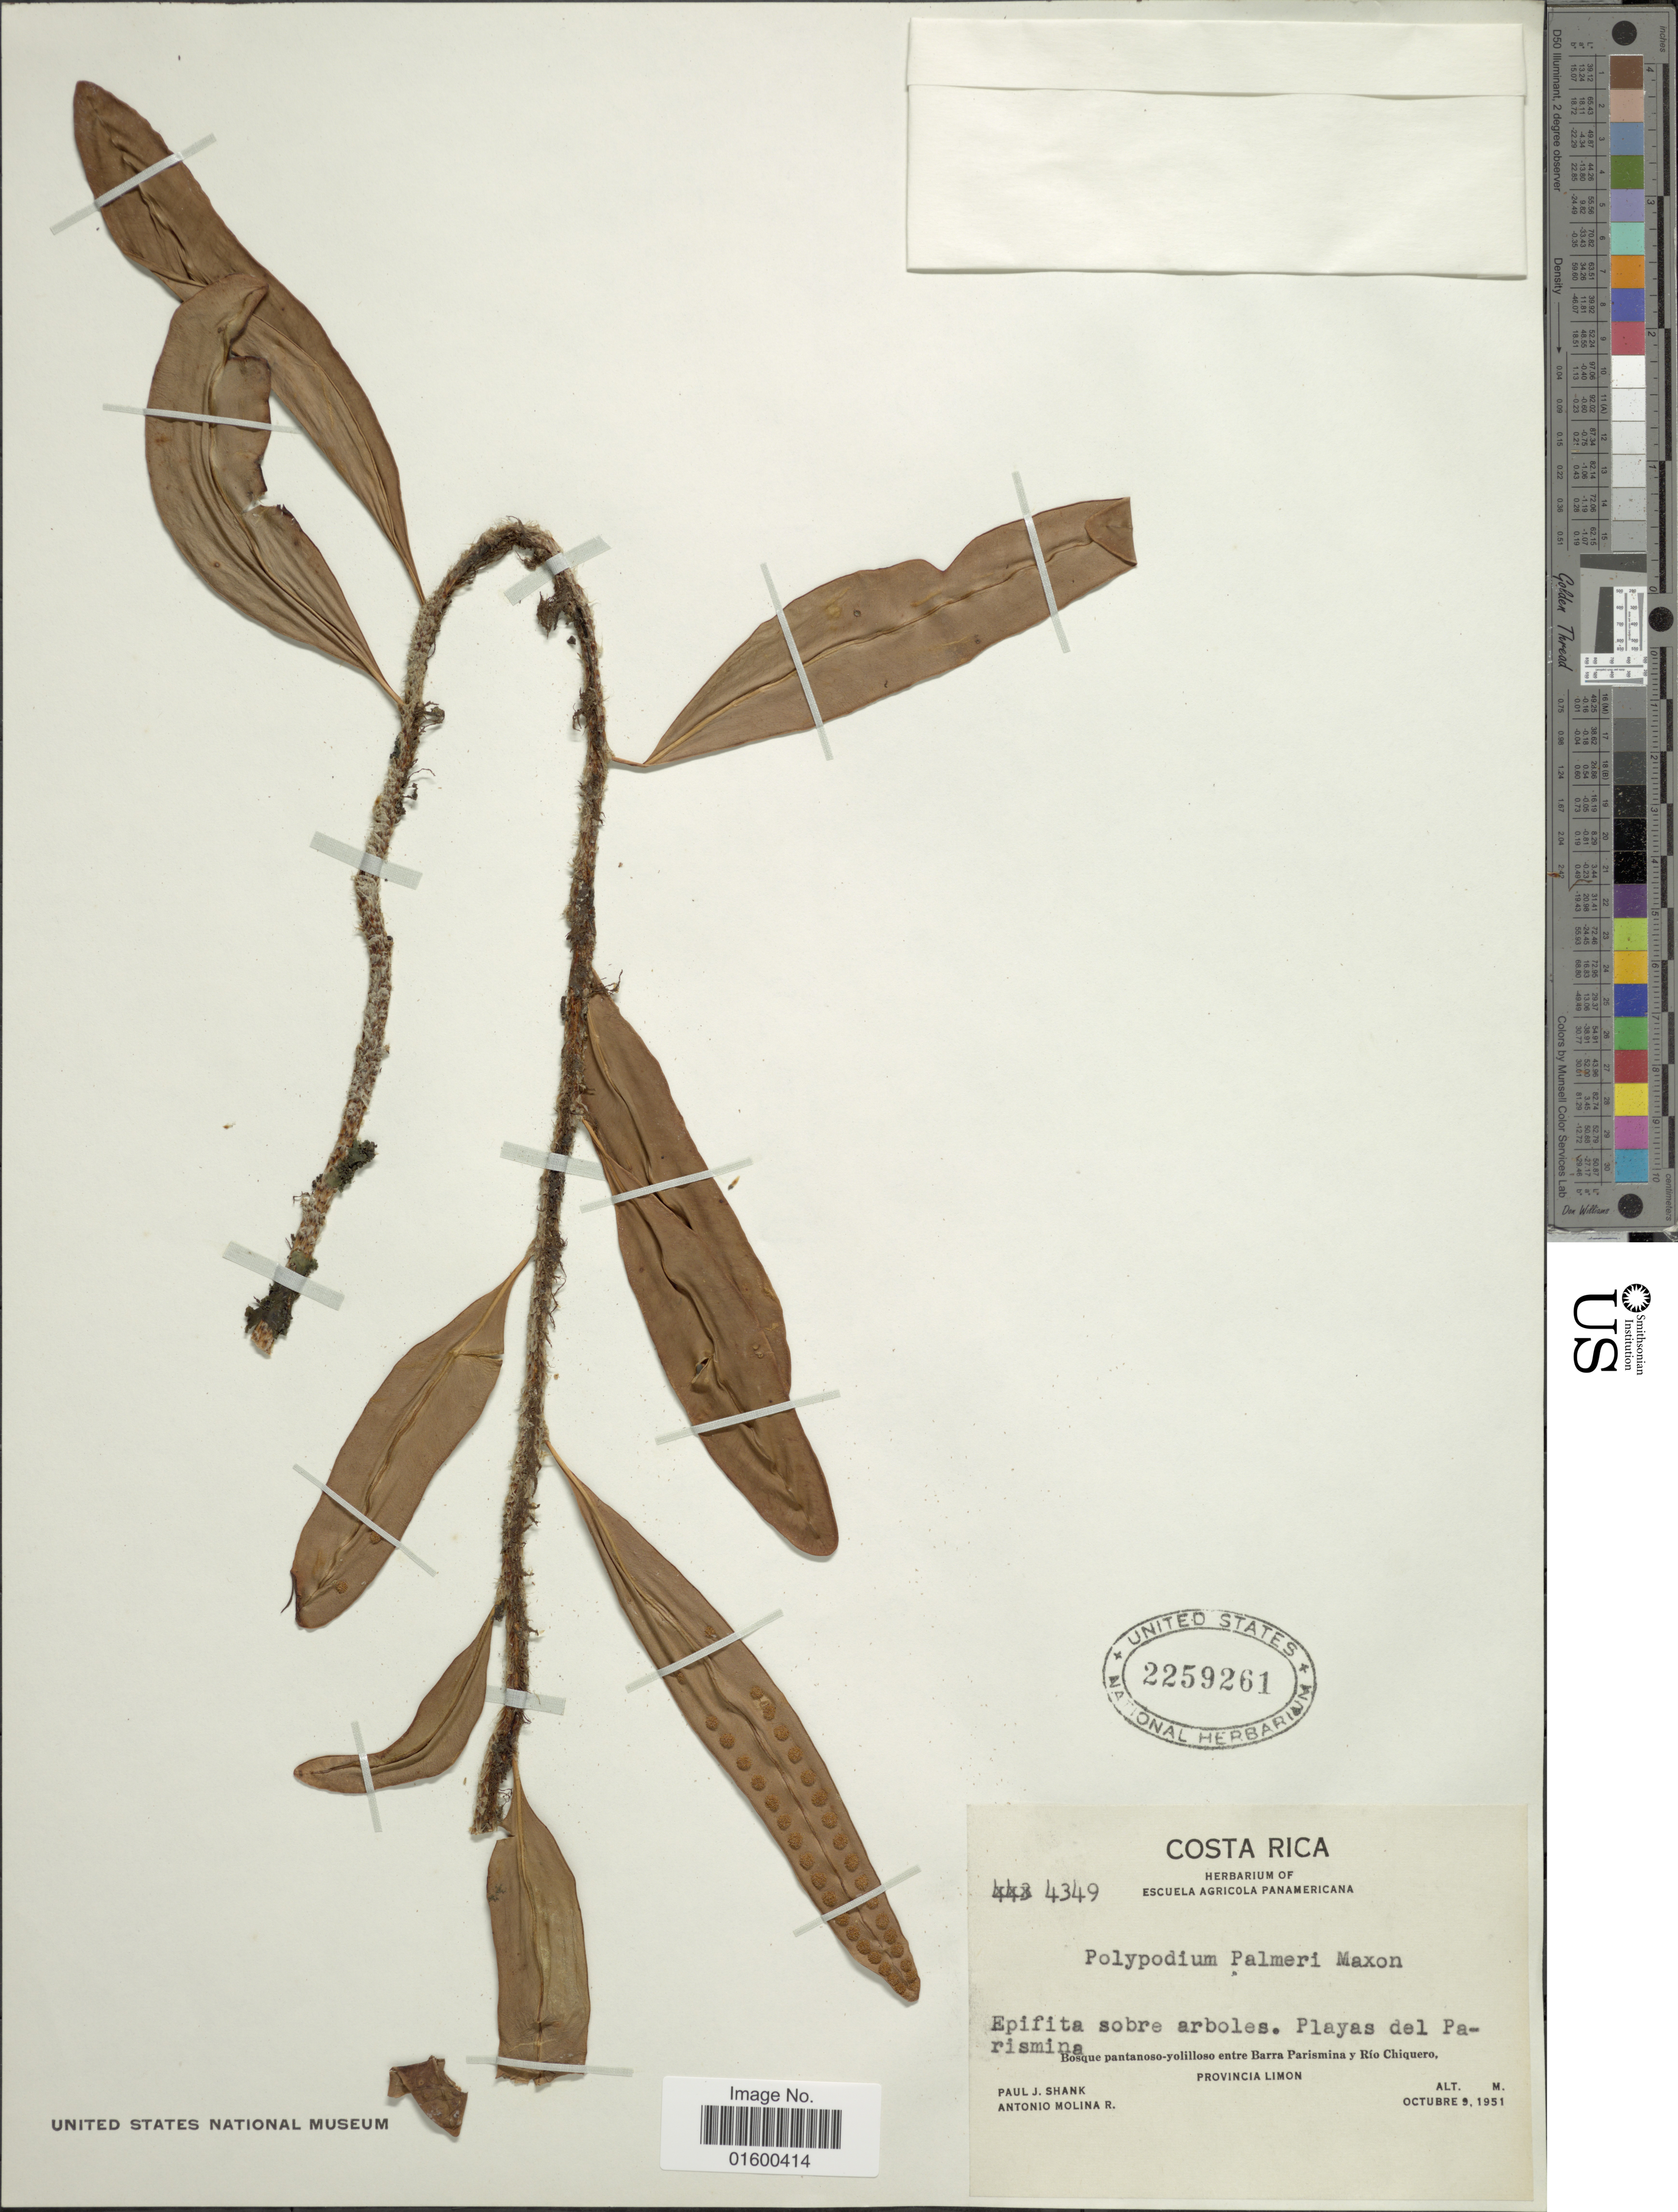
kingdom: Plantae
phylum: Tracheophyta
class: Polypodiopsida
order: Polypodiales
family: Polypodiaceae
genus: Microgramma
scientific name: Microgramma nitida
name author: (J. Sm.) A.R. Sm.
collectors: P. J. Shank & A. Molina R.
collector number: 4349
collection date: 1951-10-09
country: Costa Rica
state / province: Limón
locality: Playas del Parismina, entre Barra Parismina y Rio Chiquero, Provincia Limon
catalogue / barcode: US 2259261